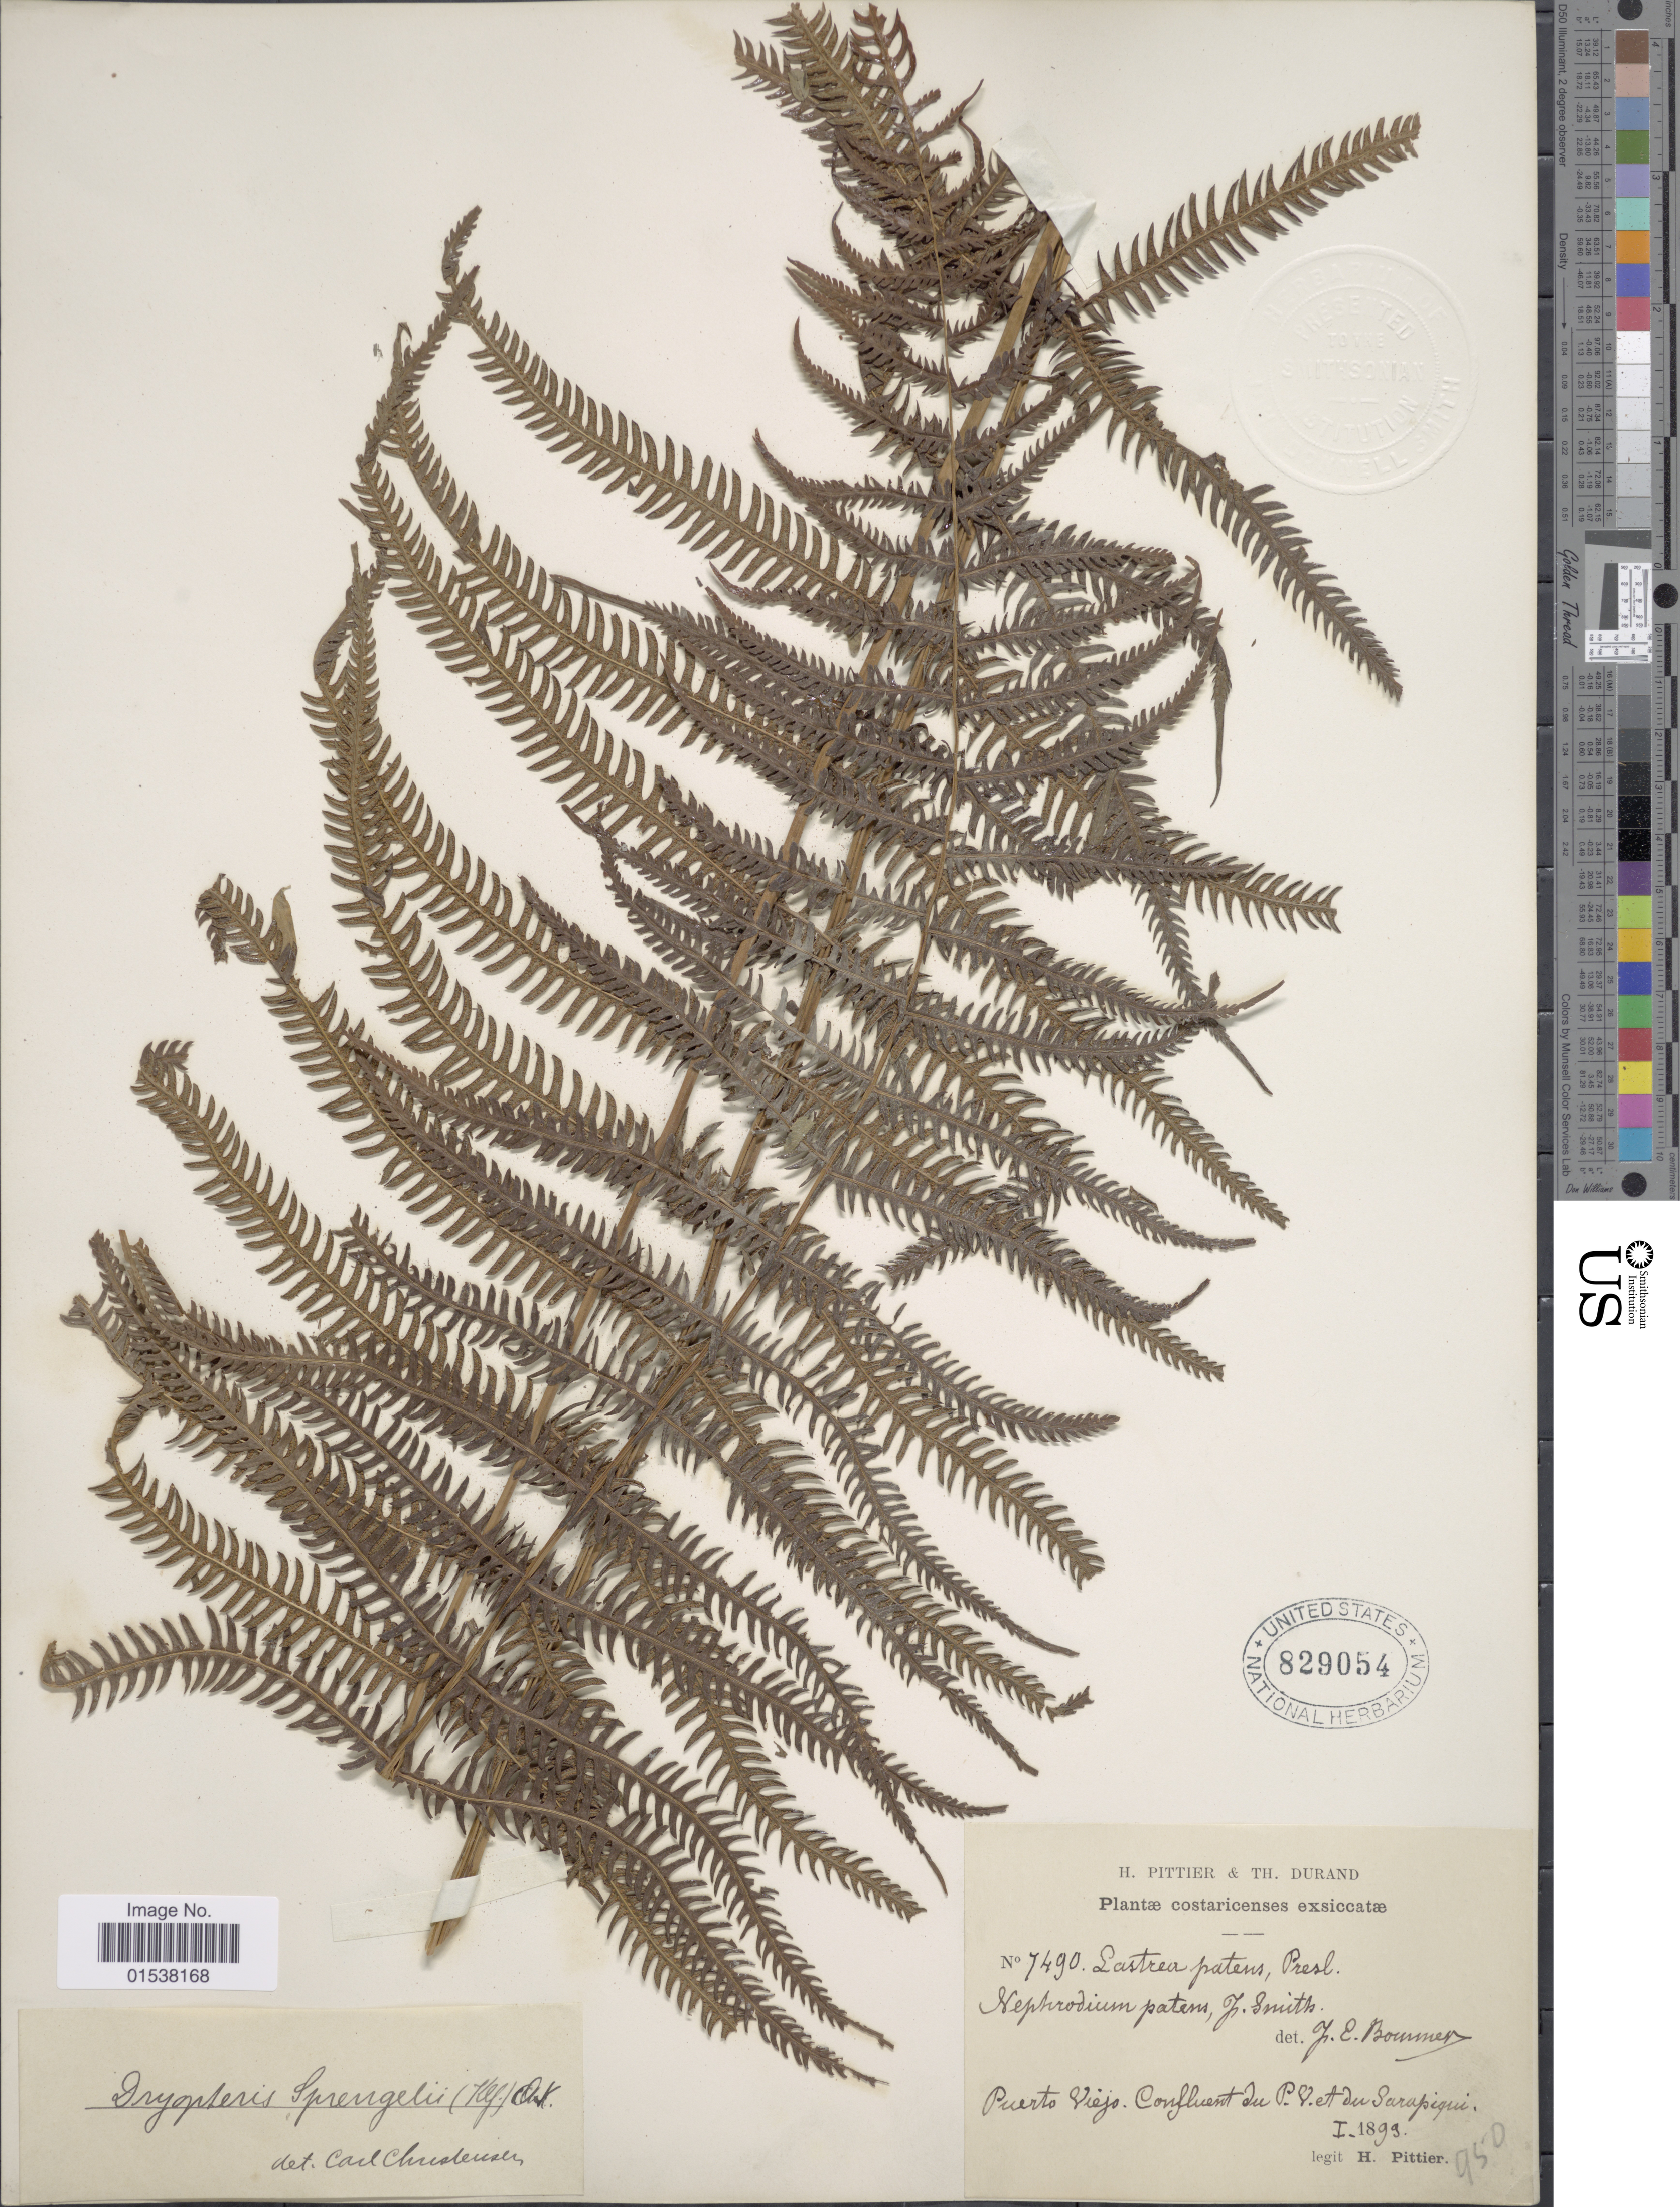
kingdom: Plantae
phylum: Tracheophyta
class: Polypodiopsida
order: Polypodiales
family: Thelypteridaceae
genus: Amauropelta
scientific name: Amauropelta balbisii (Spreng.) comb. nov., ined. 2015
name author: (Spreng.)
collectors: H. F. Pittier & T. Durand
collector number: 7490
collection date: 1899-01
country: Costa Rica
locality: Puerto Viejo, Confluent du P. V. et du Sarapiqui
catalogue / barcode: US 829054